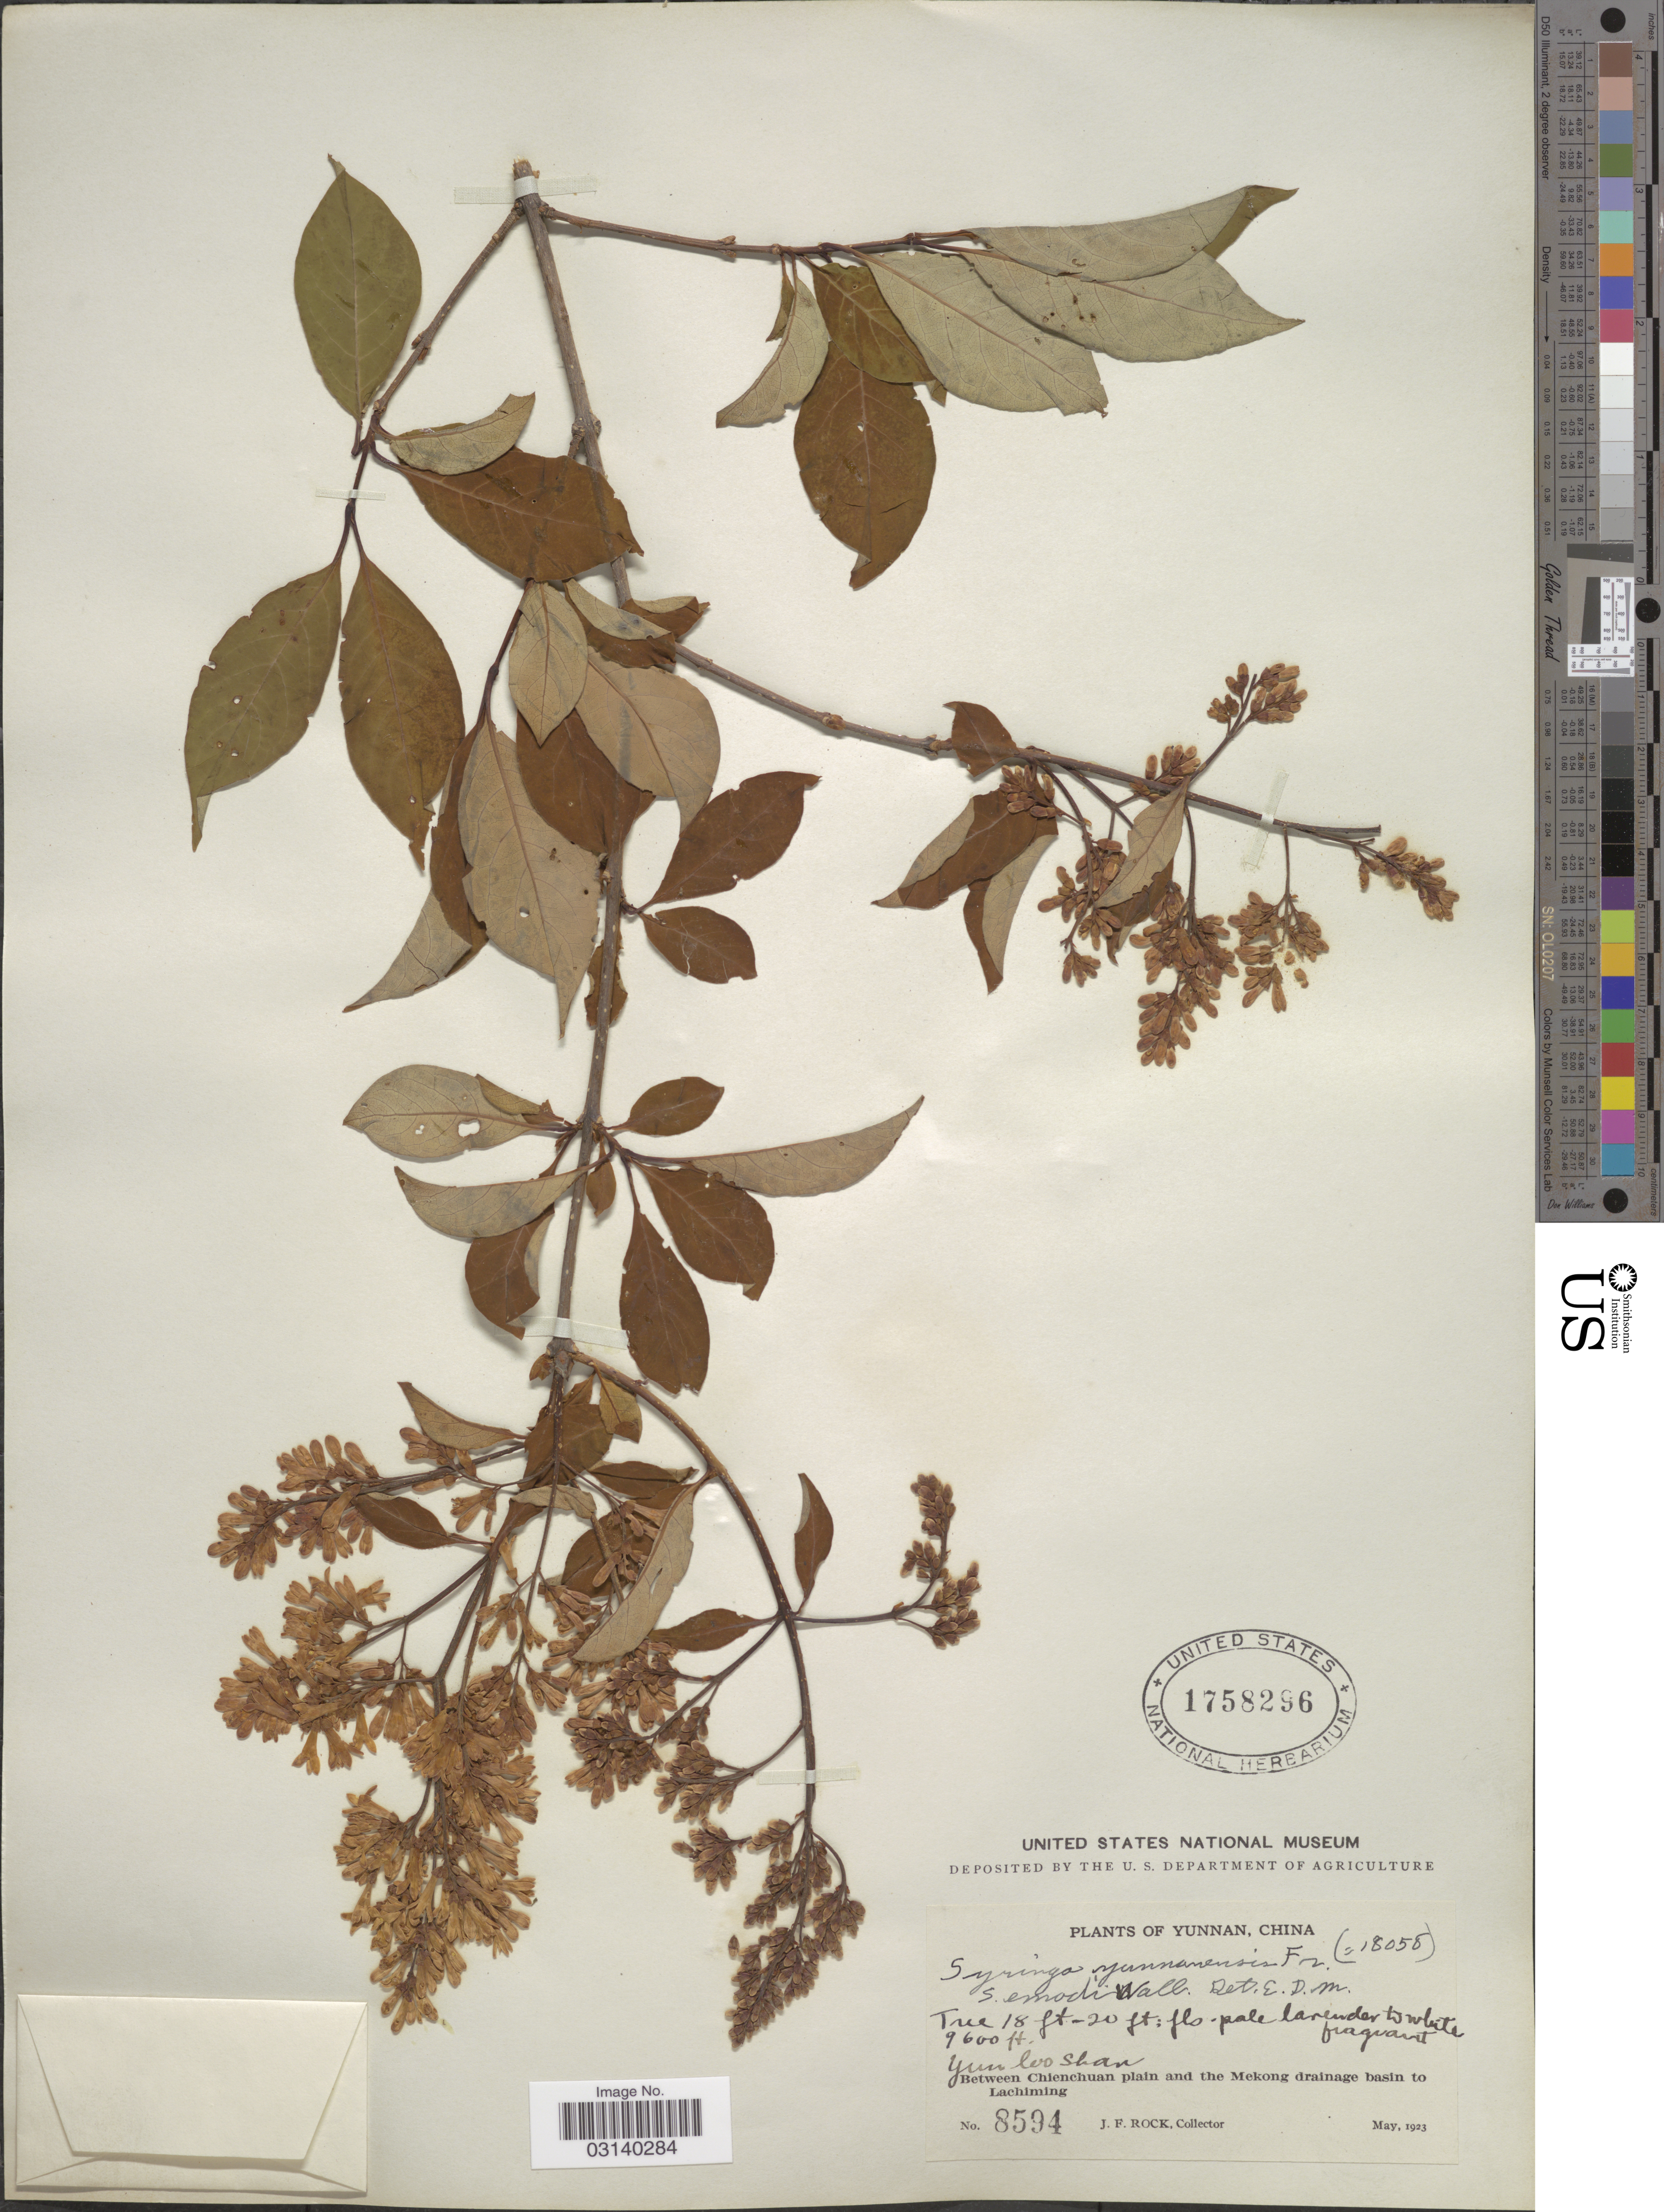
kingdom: Plantae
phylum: Tracheophyta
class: Magnoliopsida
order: Lamiales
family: Oleaceae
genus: Syringa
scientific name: Syringa yunnanensis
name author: Franch.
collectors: J. Rock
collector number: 8594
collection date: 1923-05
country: China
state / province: Yunnan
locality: Yun loo Shan. Between Chienchuan plain and the Mekong drainage basin to Lachiming.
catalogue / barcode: US 1758296